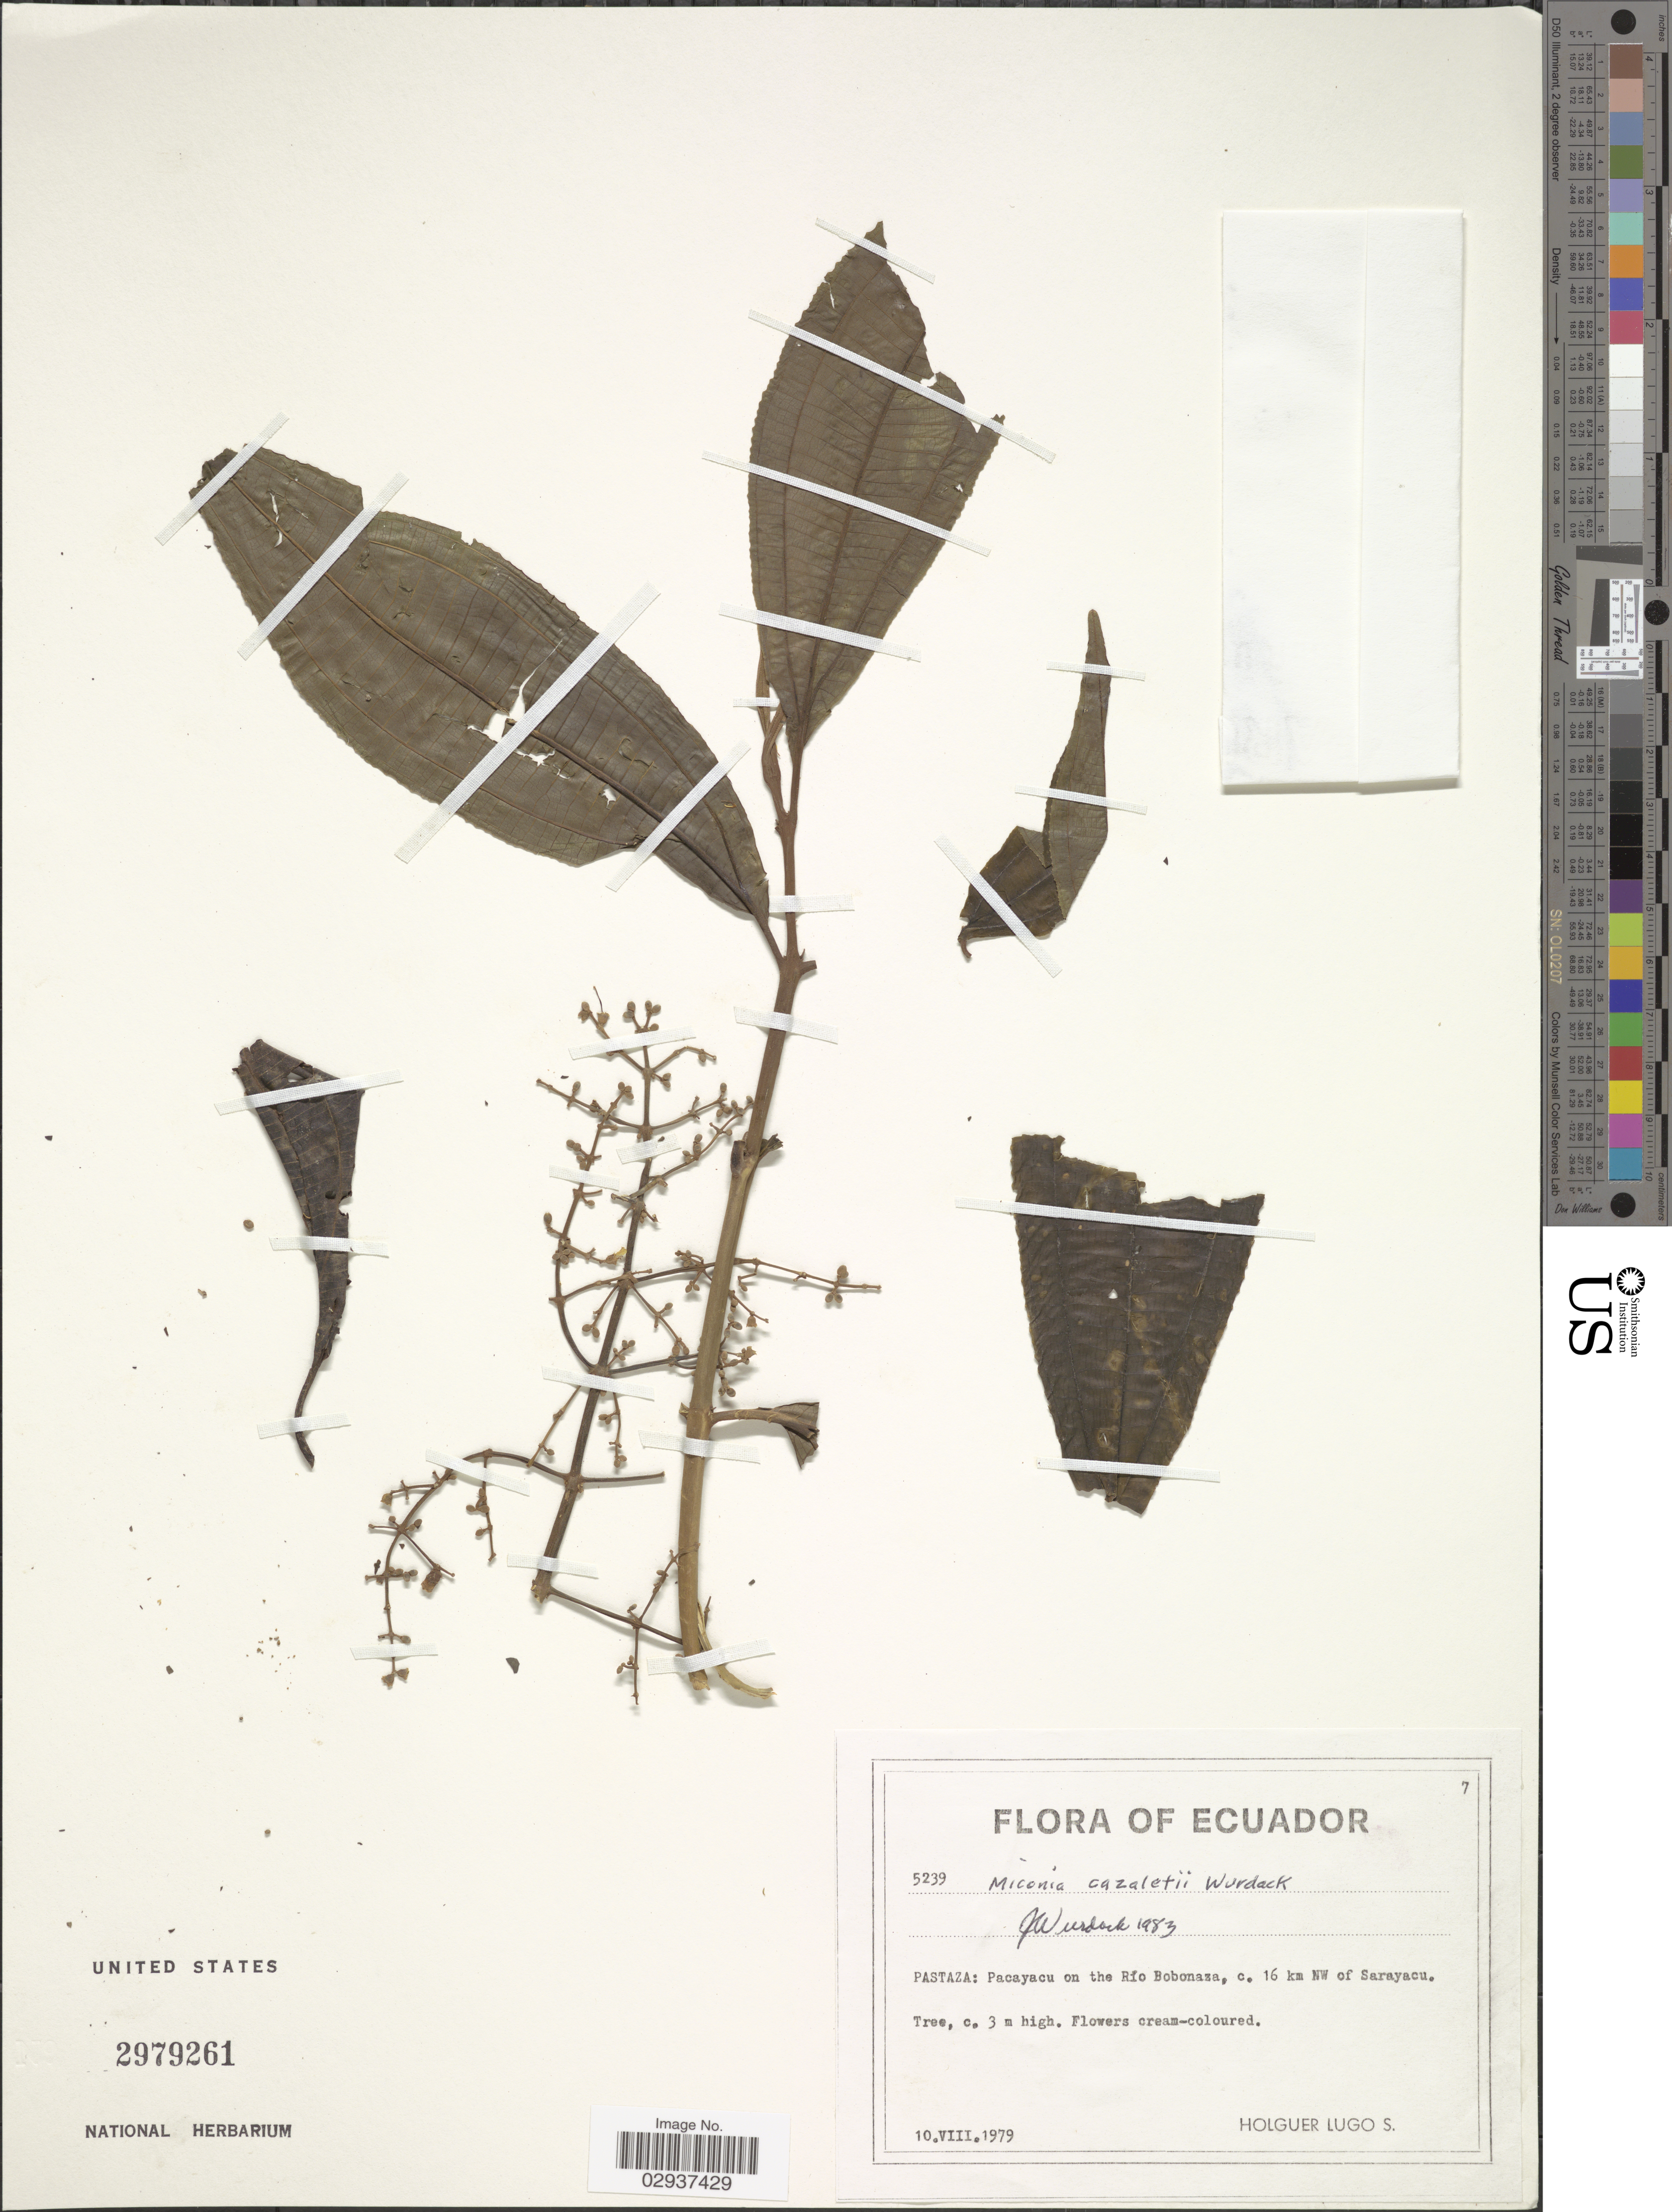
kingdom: Plantae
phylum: Tracheophyta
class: Magnoliopsida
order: Myrtales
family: Melastomataceae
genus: Miconia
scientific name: Miconia cazaletii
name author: Wurdack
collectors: H. Lugo S.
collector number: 5239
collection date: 1979-08-10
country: Ecuador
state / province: Pastaza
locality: Pacayacu on the Río Bobonaza, c. 16 km NW of Sarayacu.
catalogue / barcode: US 2979261